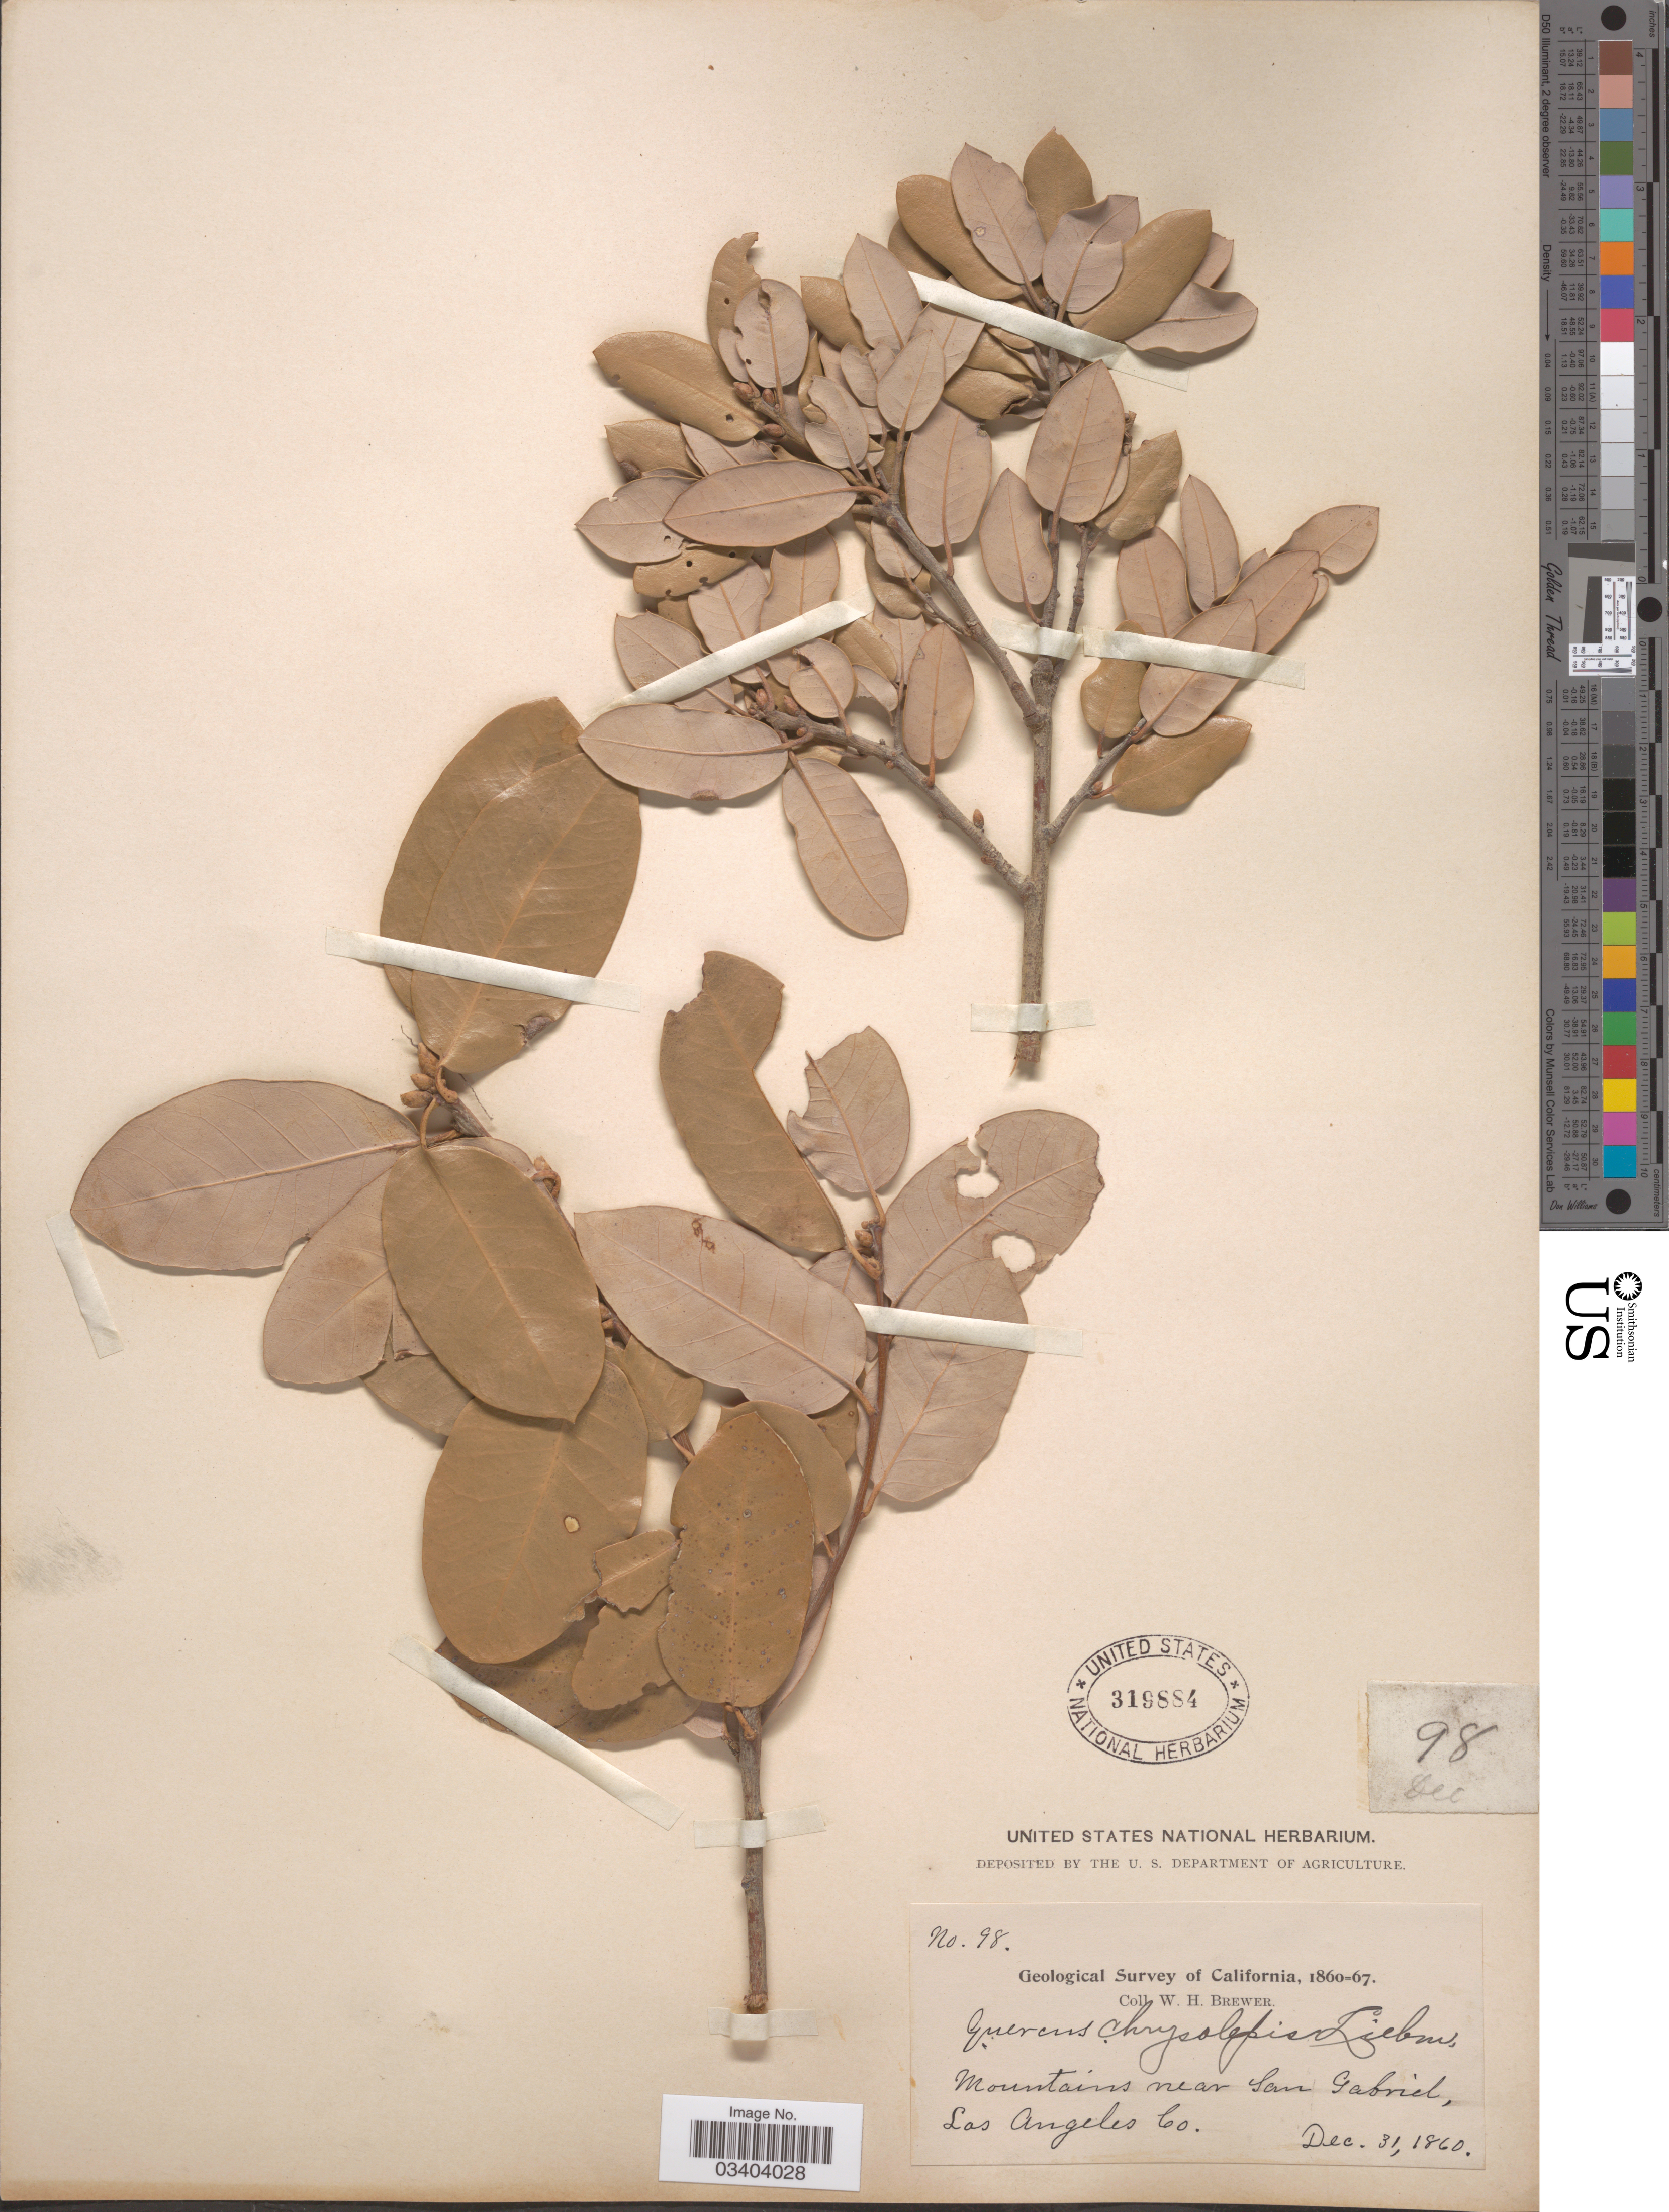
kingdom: Plantae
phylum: Tracheophyta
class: Magnoliopsida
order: Fagales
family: Fagaceae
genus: Quercus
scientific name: Quercus chrysolepis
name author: Liebm.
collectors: W. H. Brewer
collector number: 98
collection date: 1860-12-31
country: United States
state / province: California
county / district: Los Angeles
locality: Mountains near San Gabriel, Los Angeles Co.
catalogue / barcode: US 319884